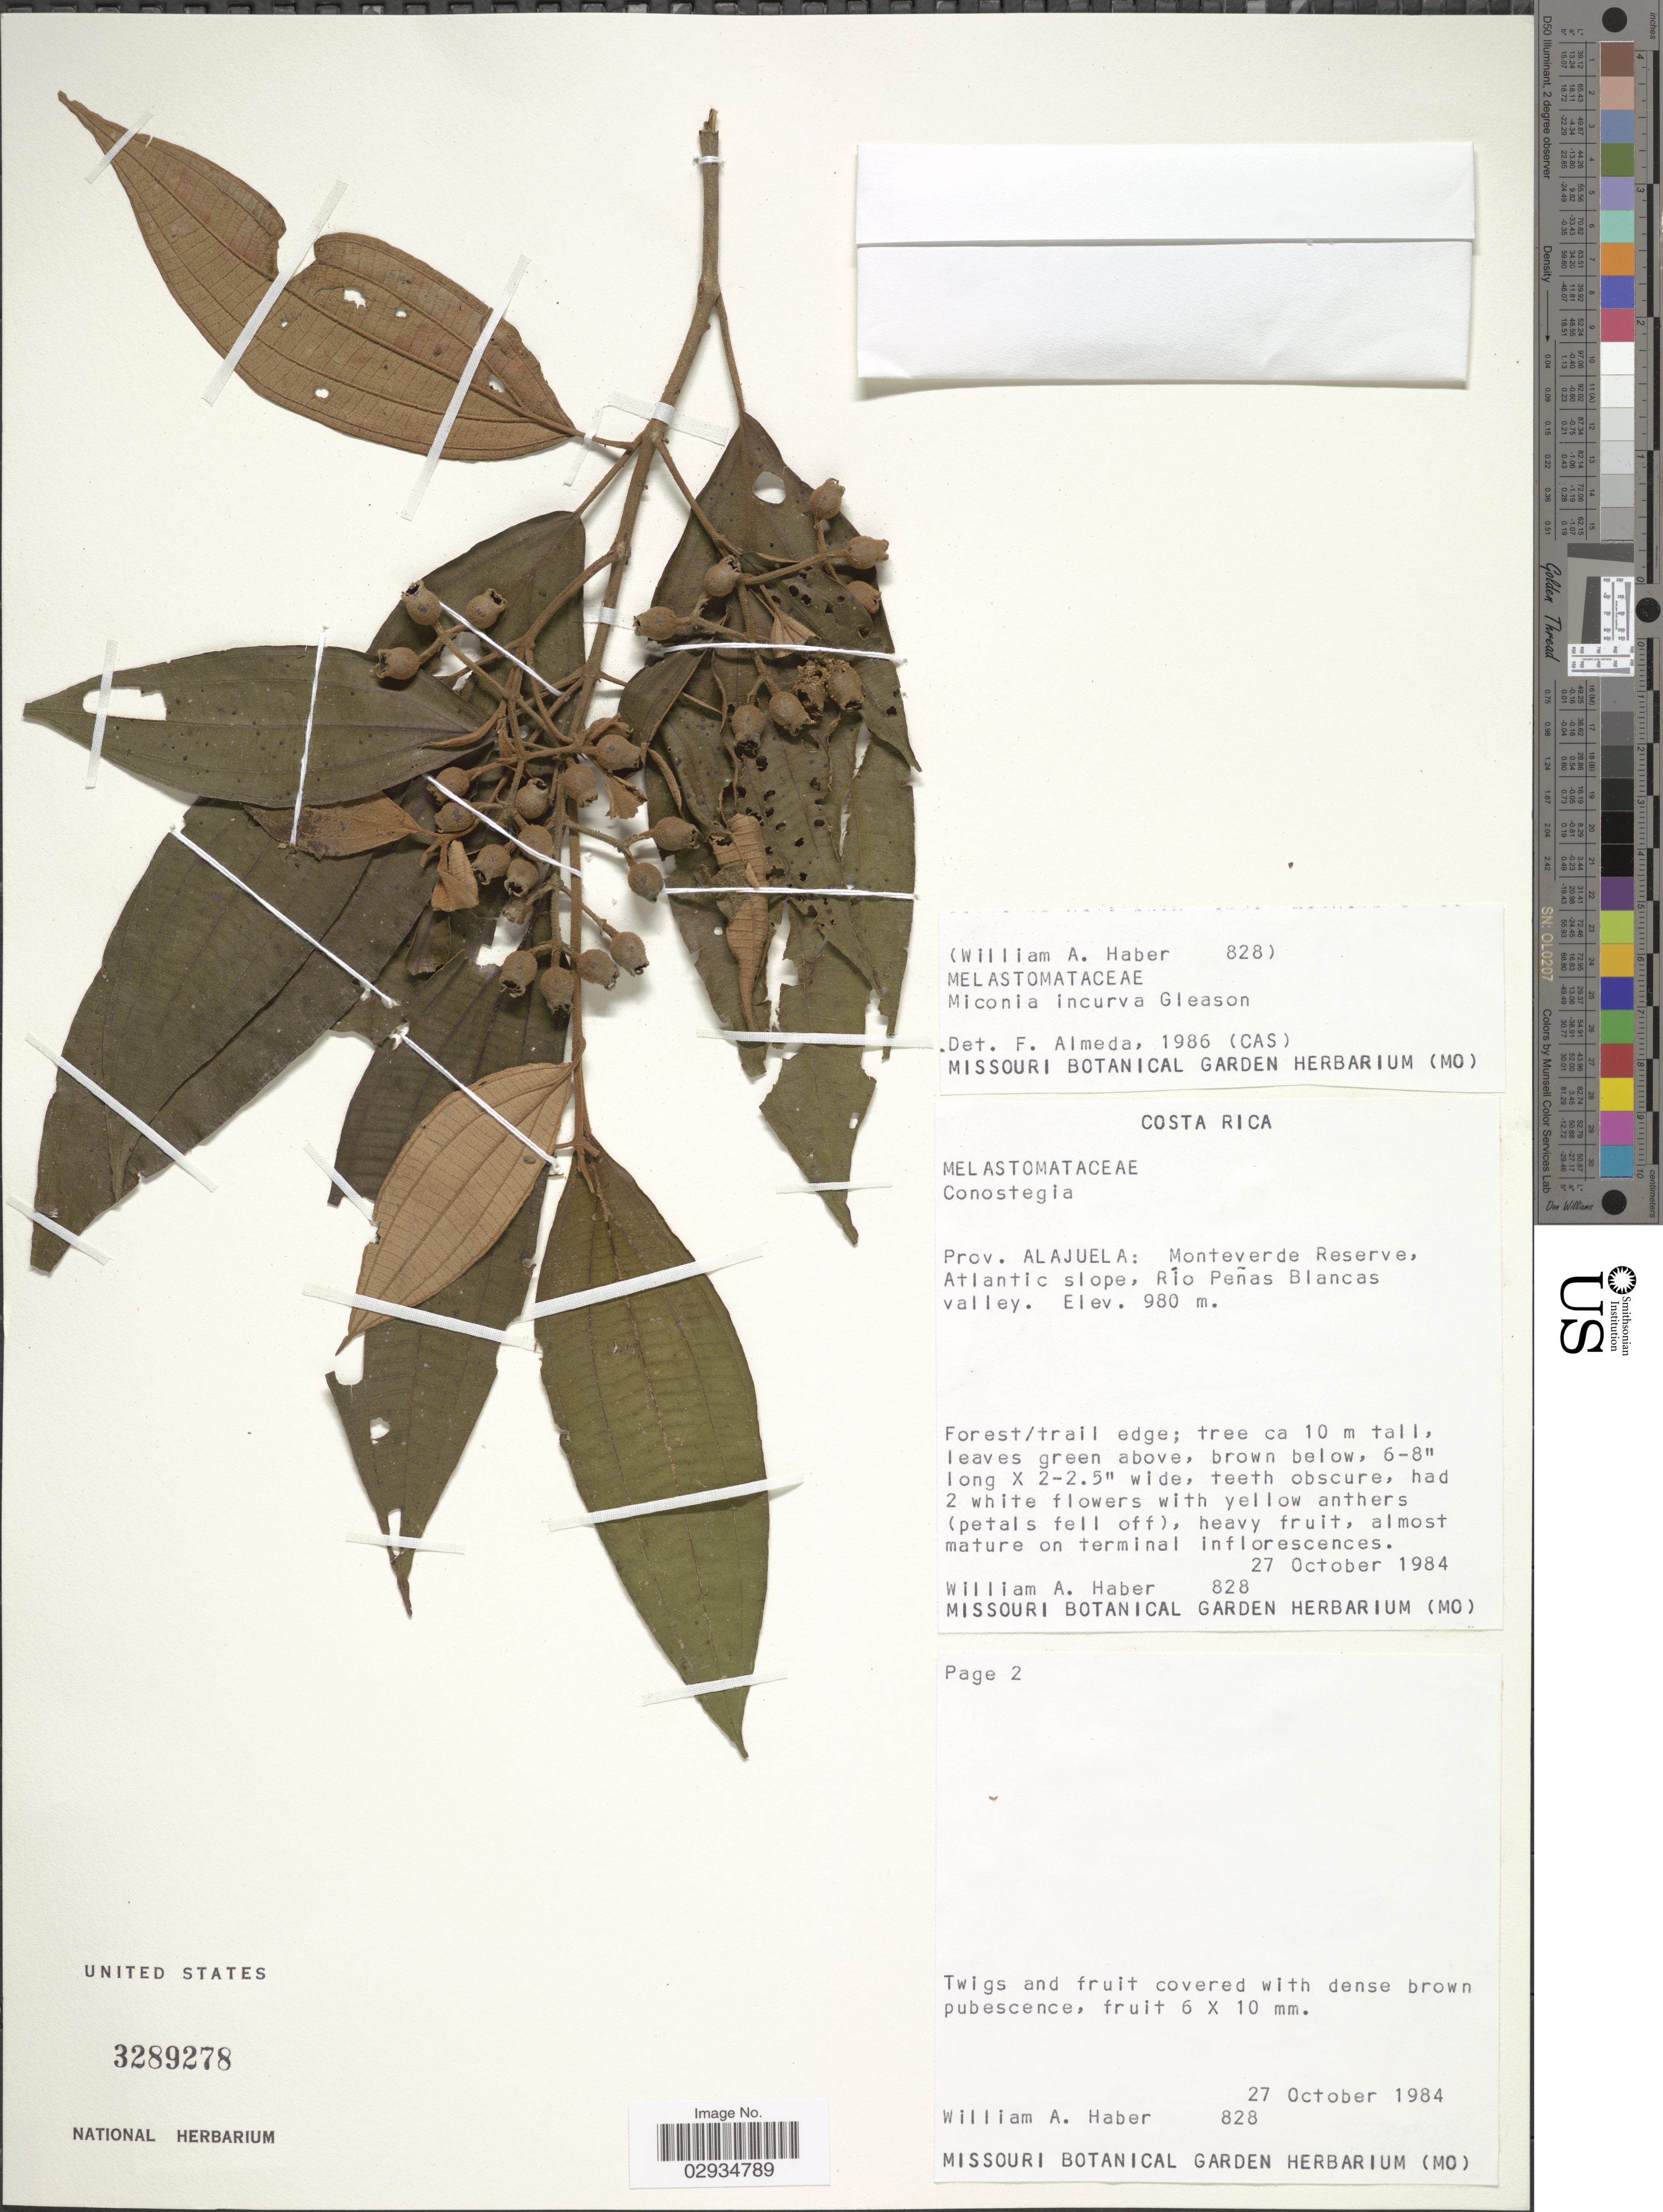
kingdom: Plantae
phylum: Tracheophyta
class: Magnoliopsida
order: Myrtales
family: Melastomataceae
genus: Miconia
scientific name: Miconia incurva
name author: Gleason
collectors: W. Haber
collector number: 828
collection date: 1984-10-27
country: Costa Rica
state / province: Alajuela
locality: Monteverde Reserve, Atlantic slope, Río Peñas Blancas valley.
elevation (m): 980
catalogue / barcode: US 3289278